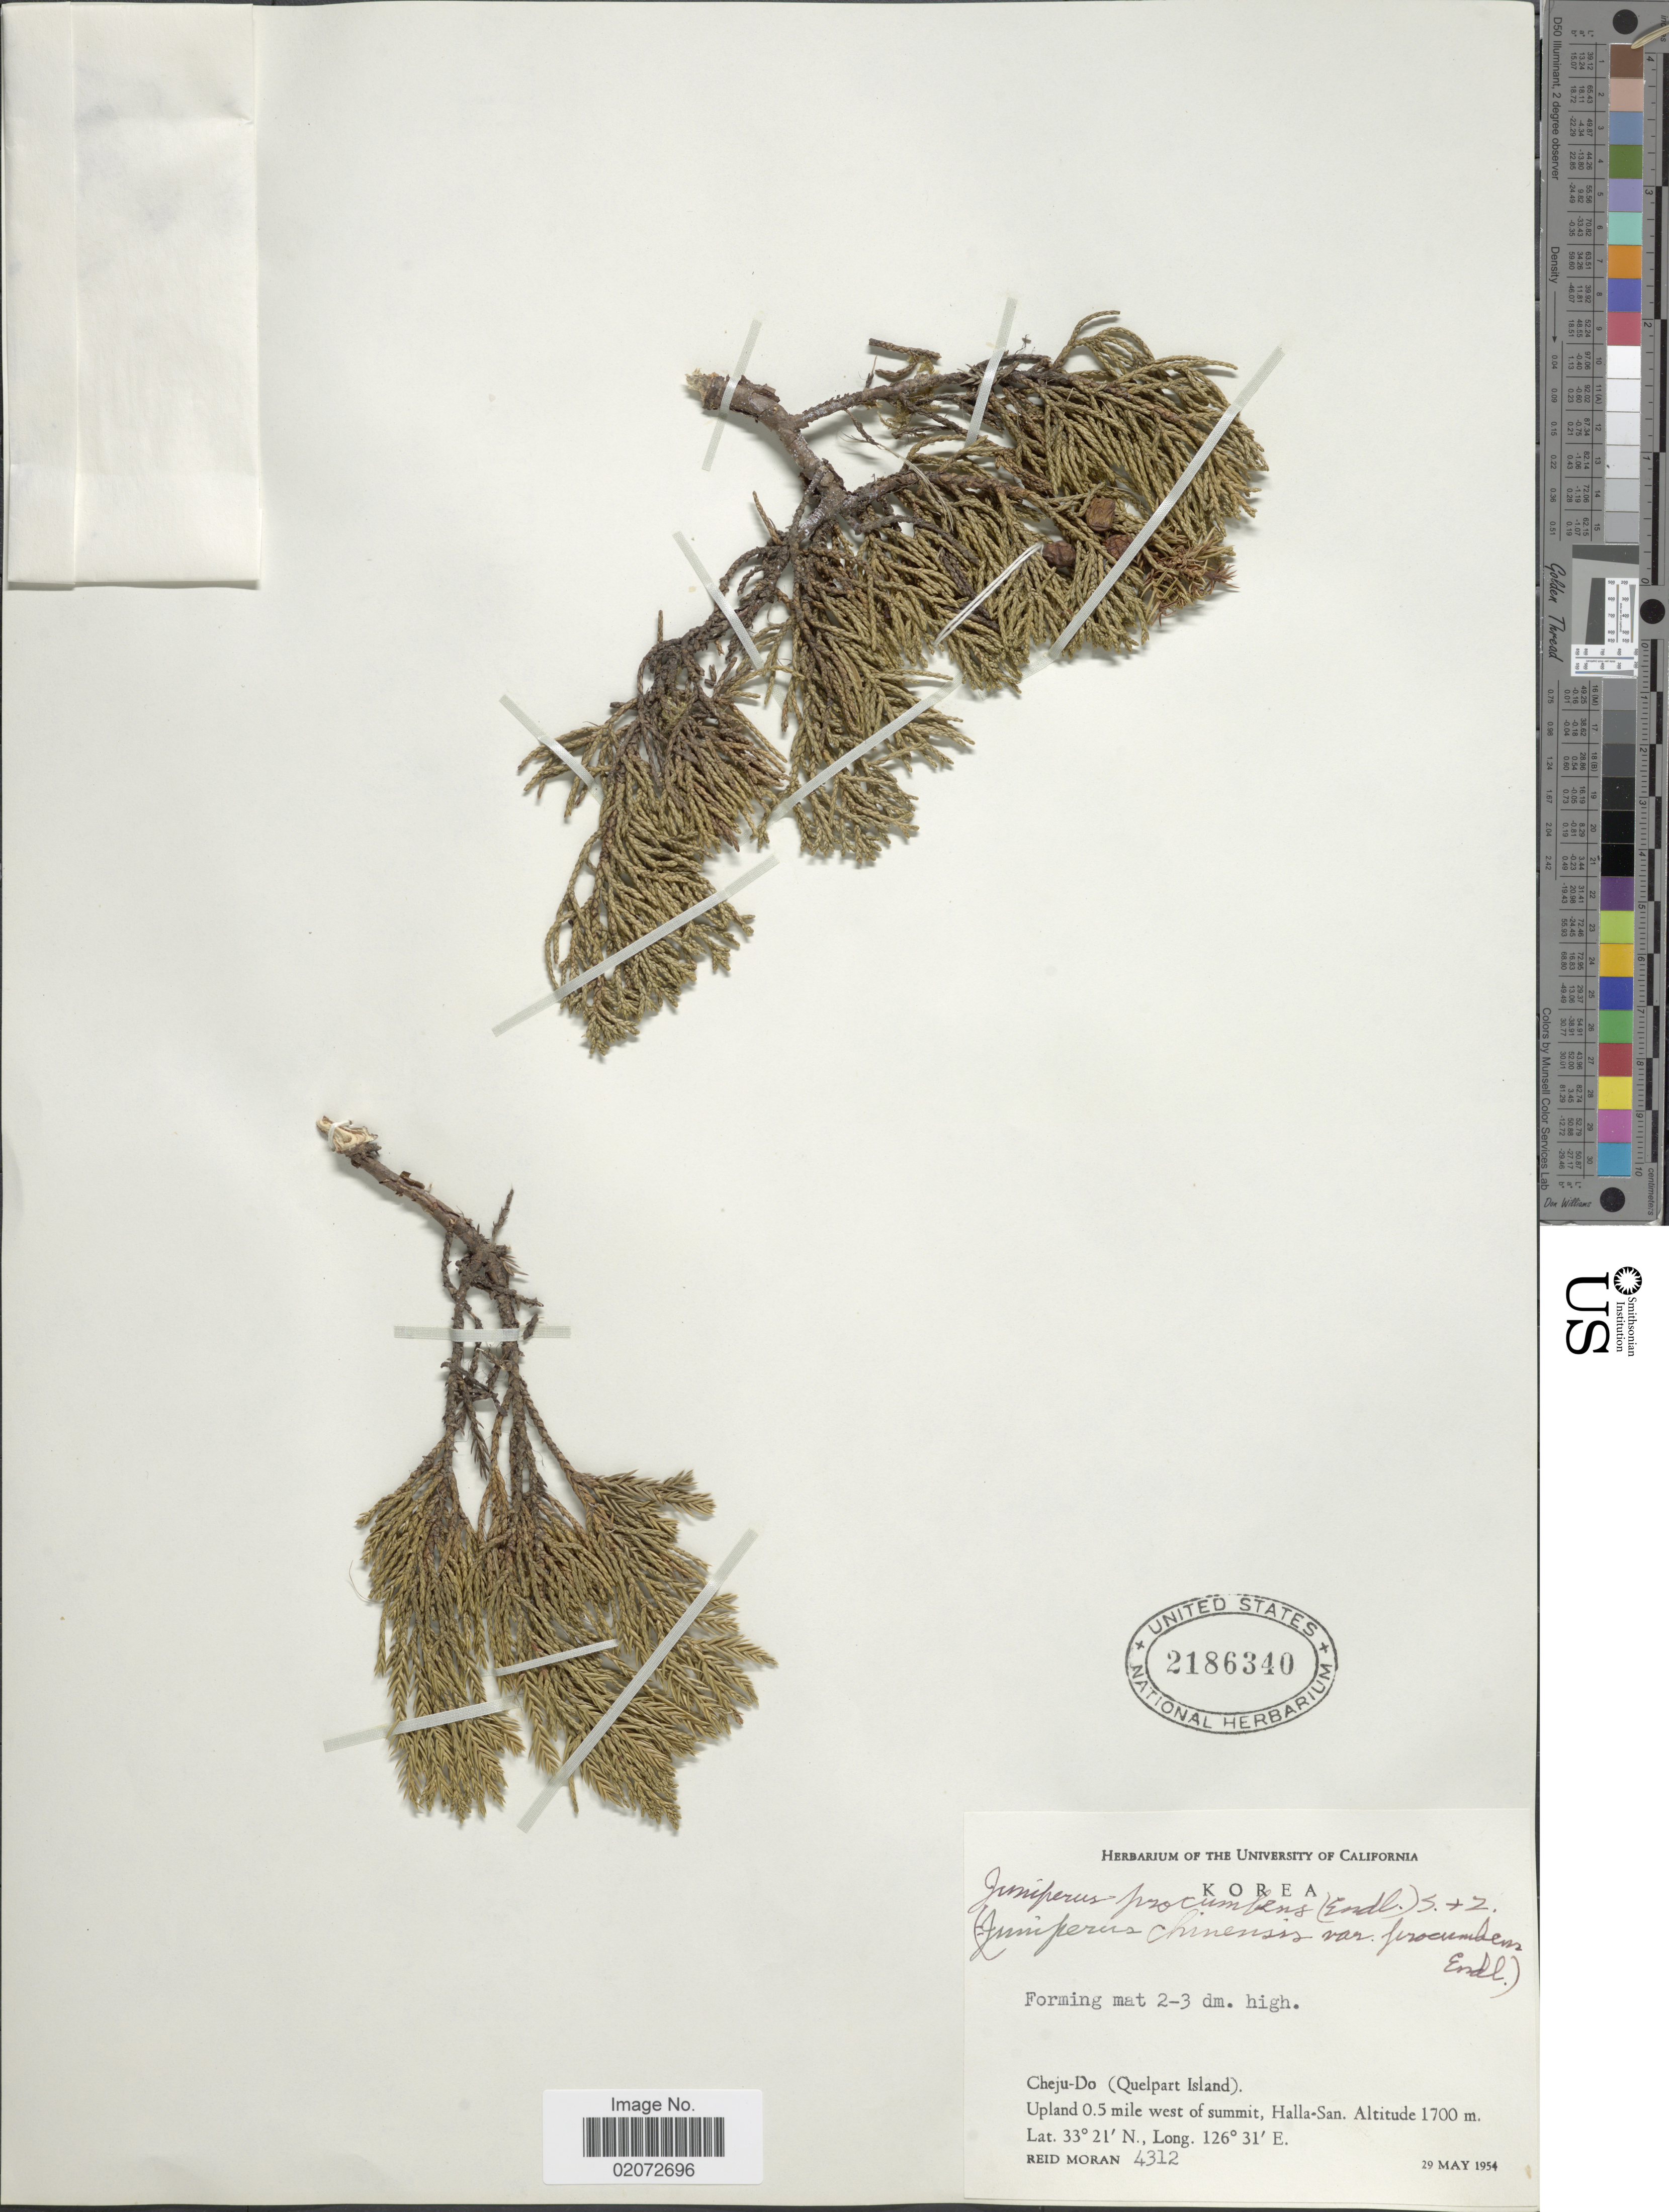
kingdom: Plantae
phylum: Tracheophyta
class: Pinopsida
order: Pinales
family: Cupressaceae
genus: Juniperus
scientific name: Juniperus chinensis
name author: L.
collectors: R. V. Moran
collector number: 4312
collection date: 1954-05-29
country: South Korea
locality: Cheju-Do (Quelpart Island) Upland 0.5 mile west of summit, Halla San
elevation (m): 1700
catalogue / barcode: US 2186340